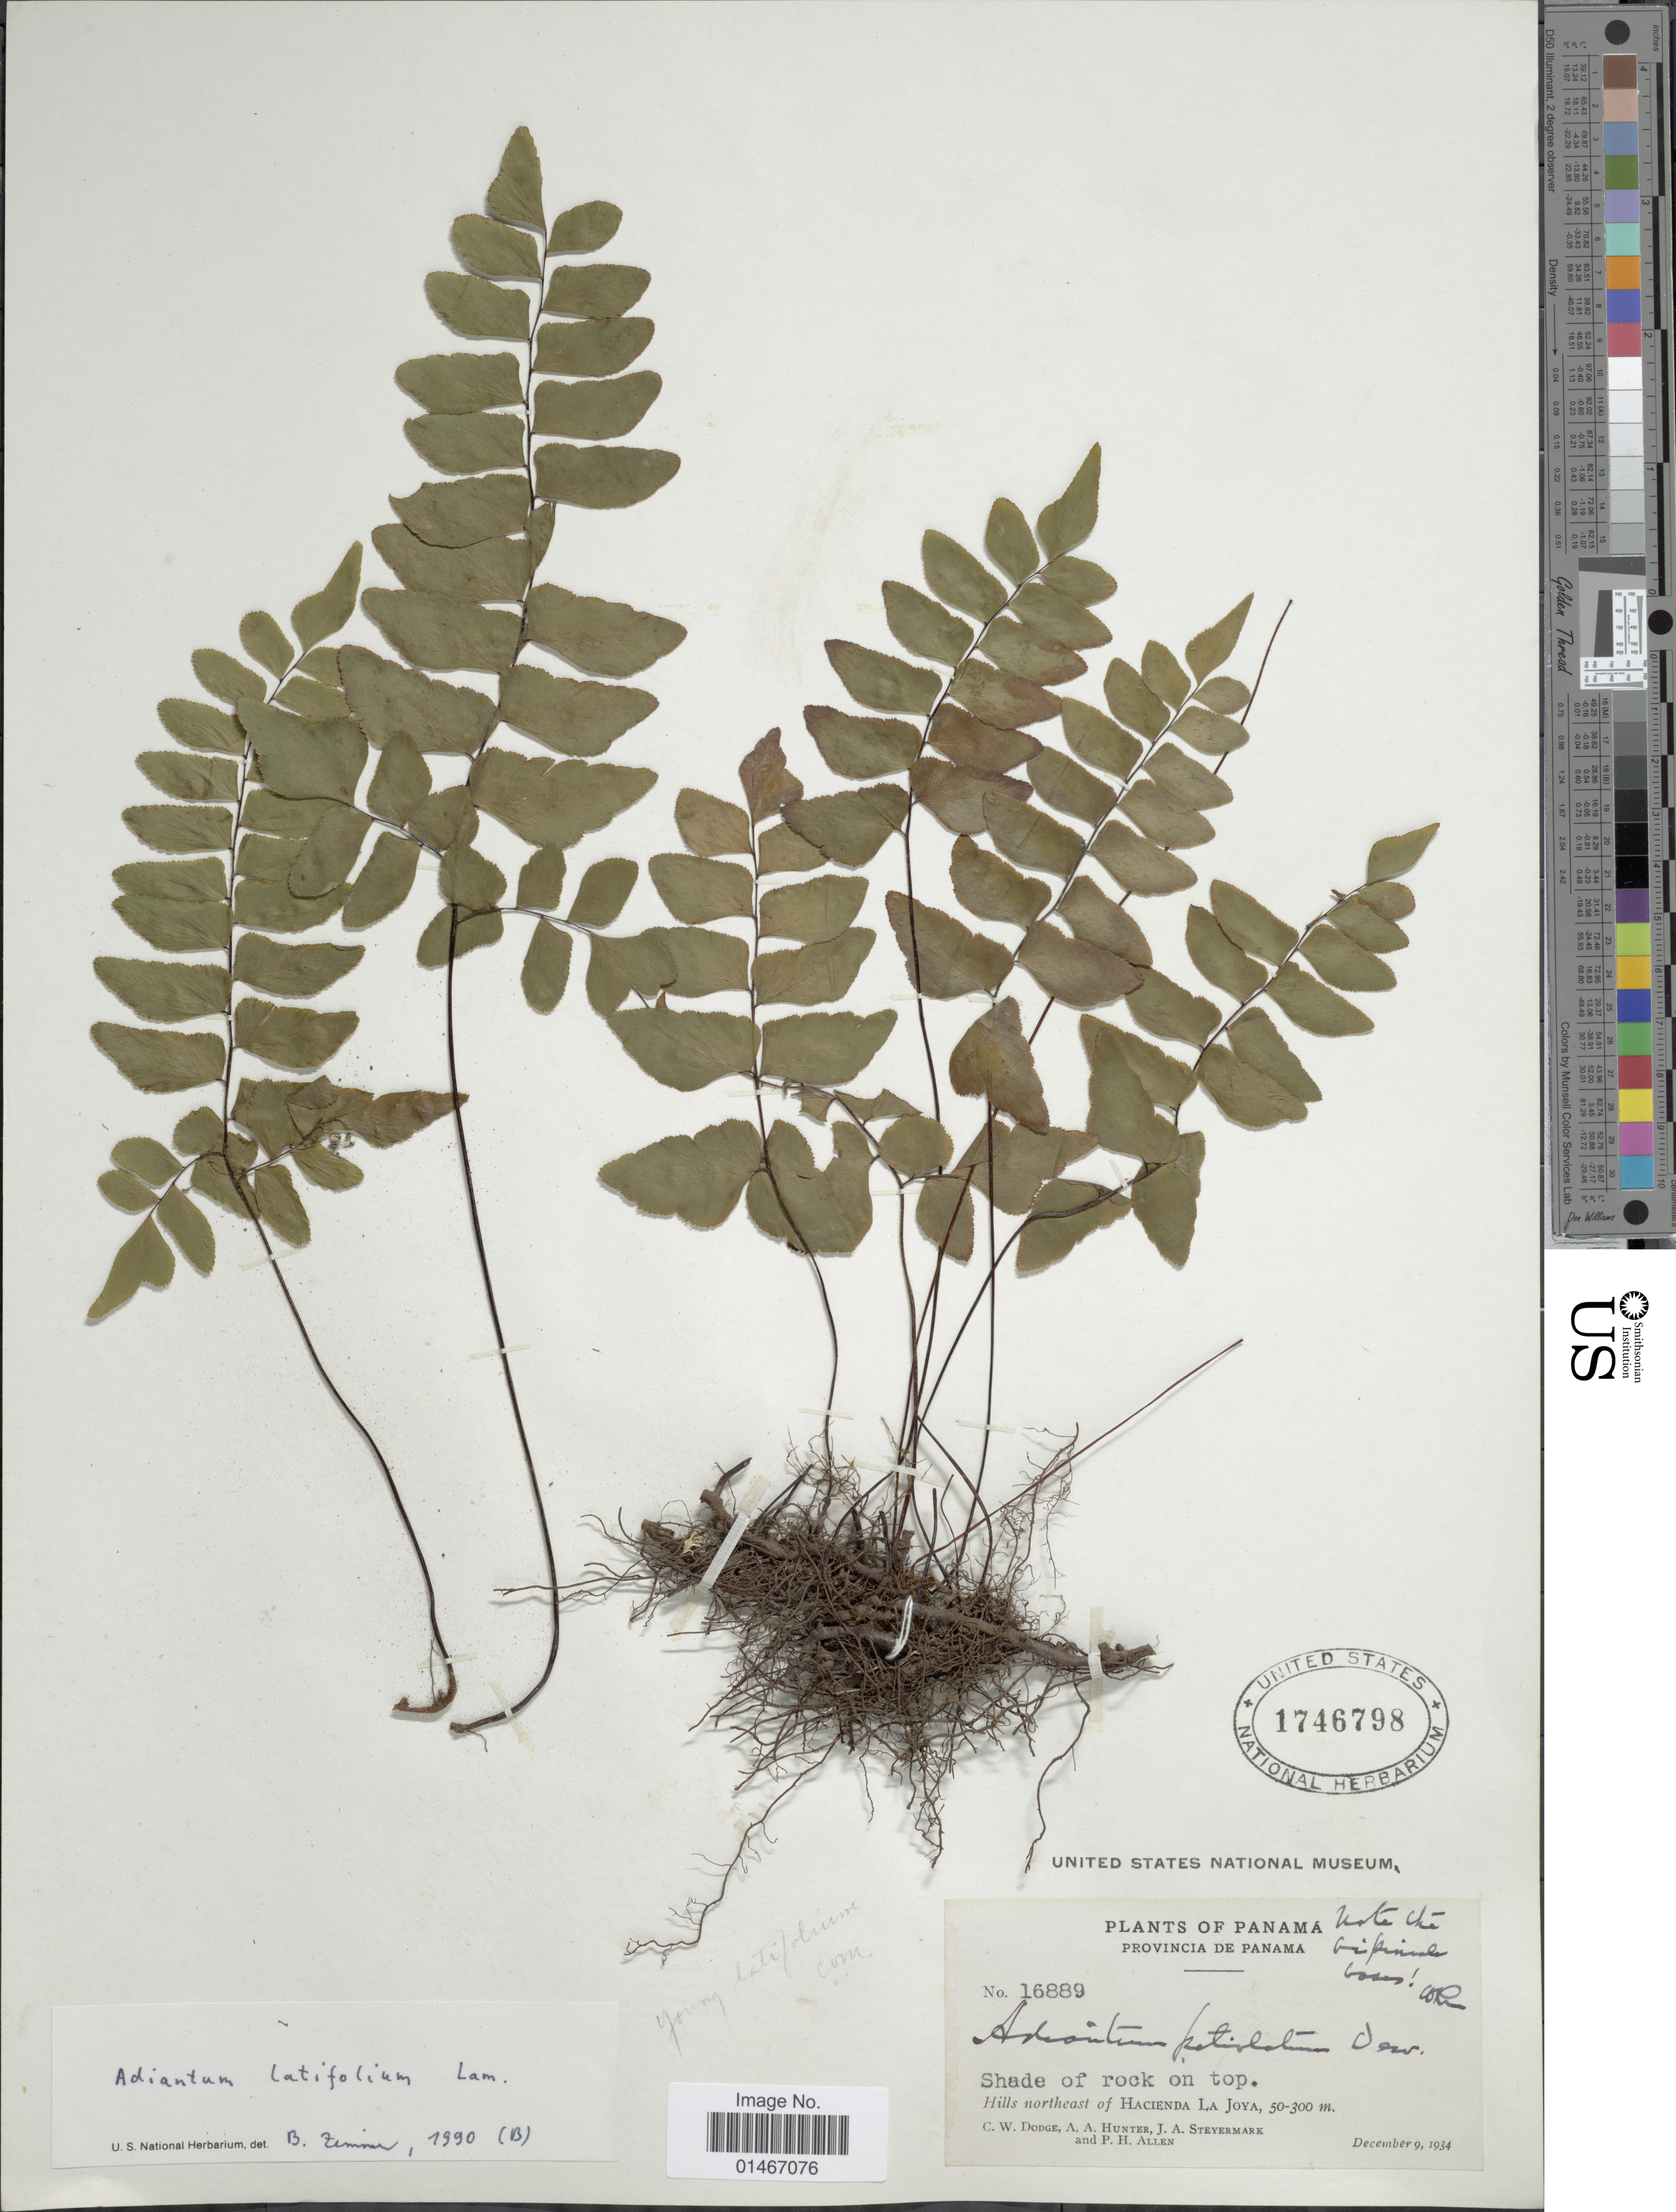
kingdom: Plantae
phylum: Tracheophyta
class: Polypodiopsida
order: Polypodiales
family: Pteridaceae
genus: Adiantum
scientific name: Adiantum latifolium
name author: Lam.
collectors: C. Dodge, A. Hunter, J. Steyermark & P. H. Allen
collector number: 16889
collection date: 1934-12-09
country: Panama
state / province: Panamá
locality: Provincia de Panama. Hills northeast of Hacienda La Joya.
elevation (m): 50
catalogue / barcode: US 1746798